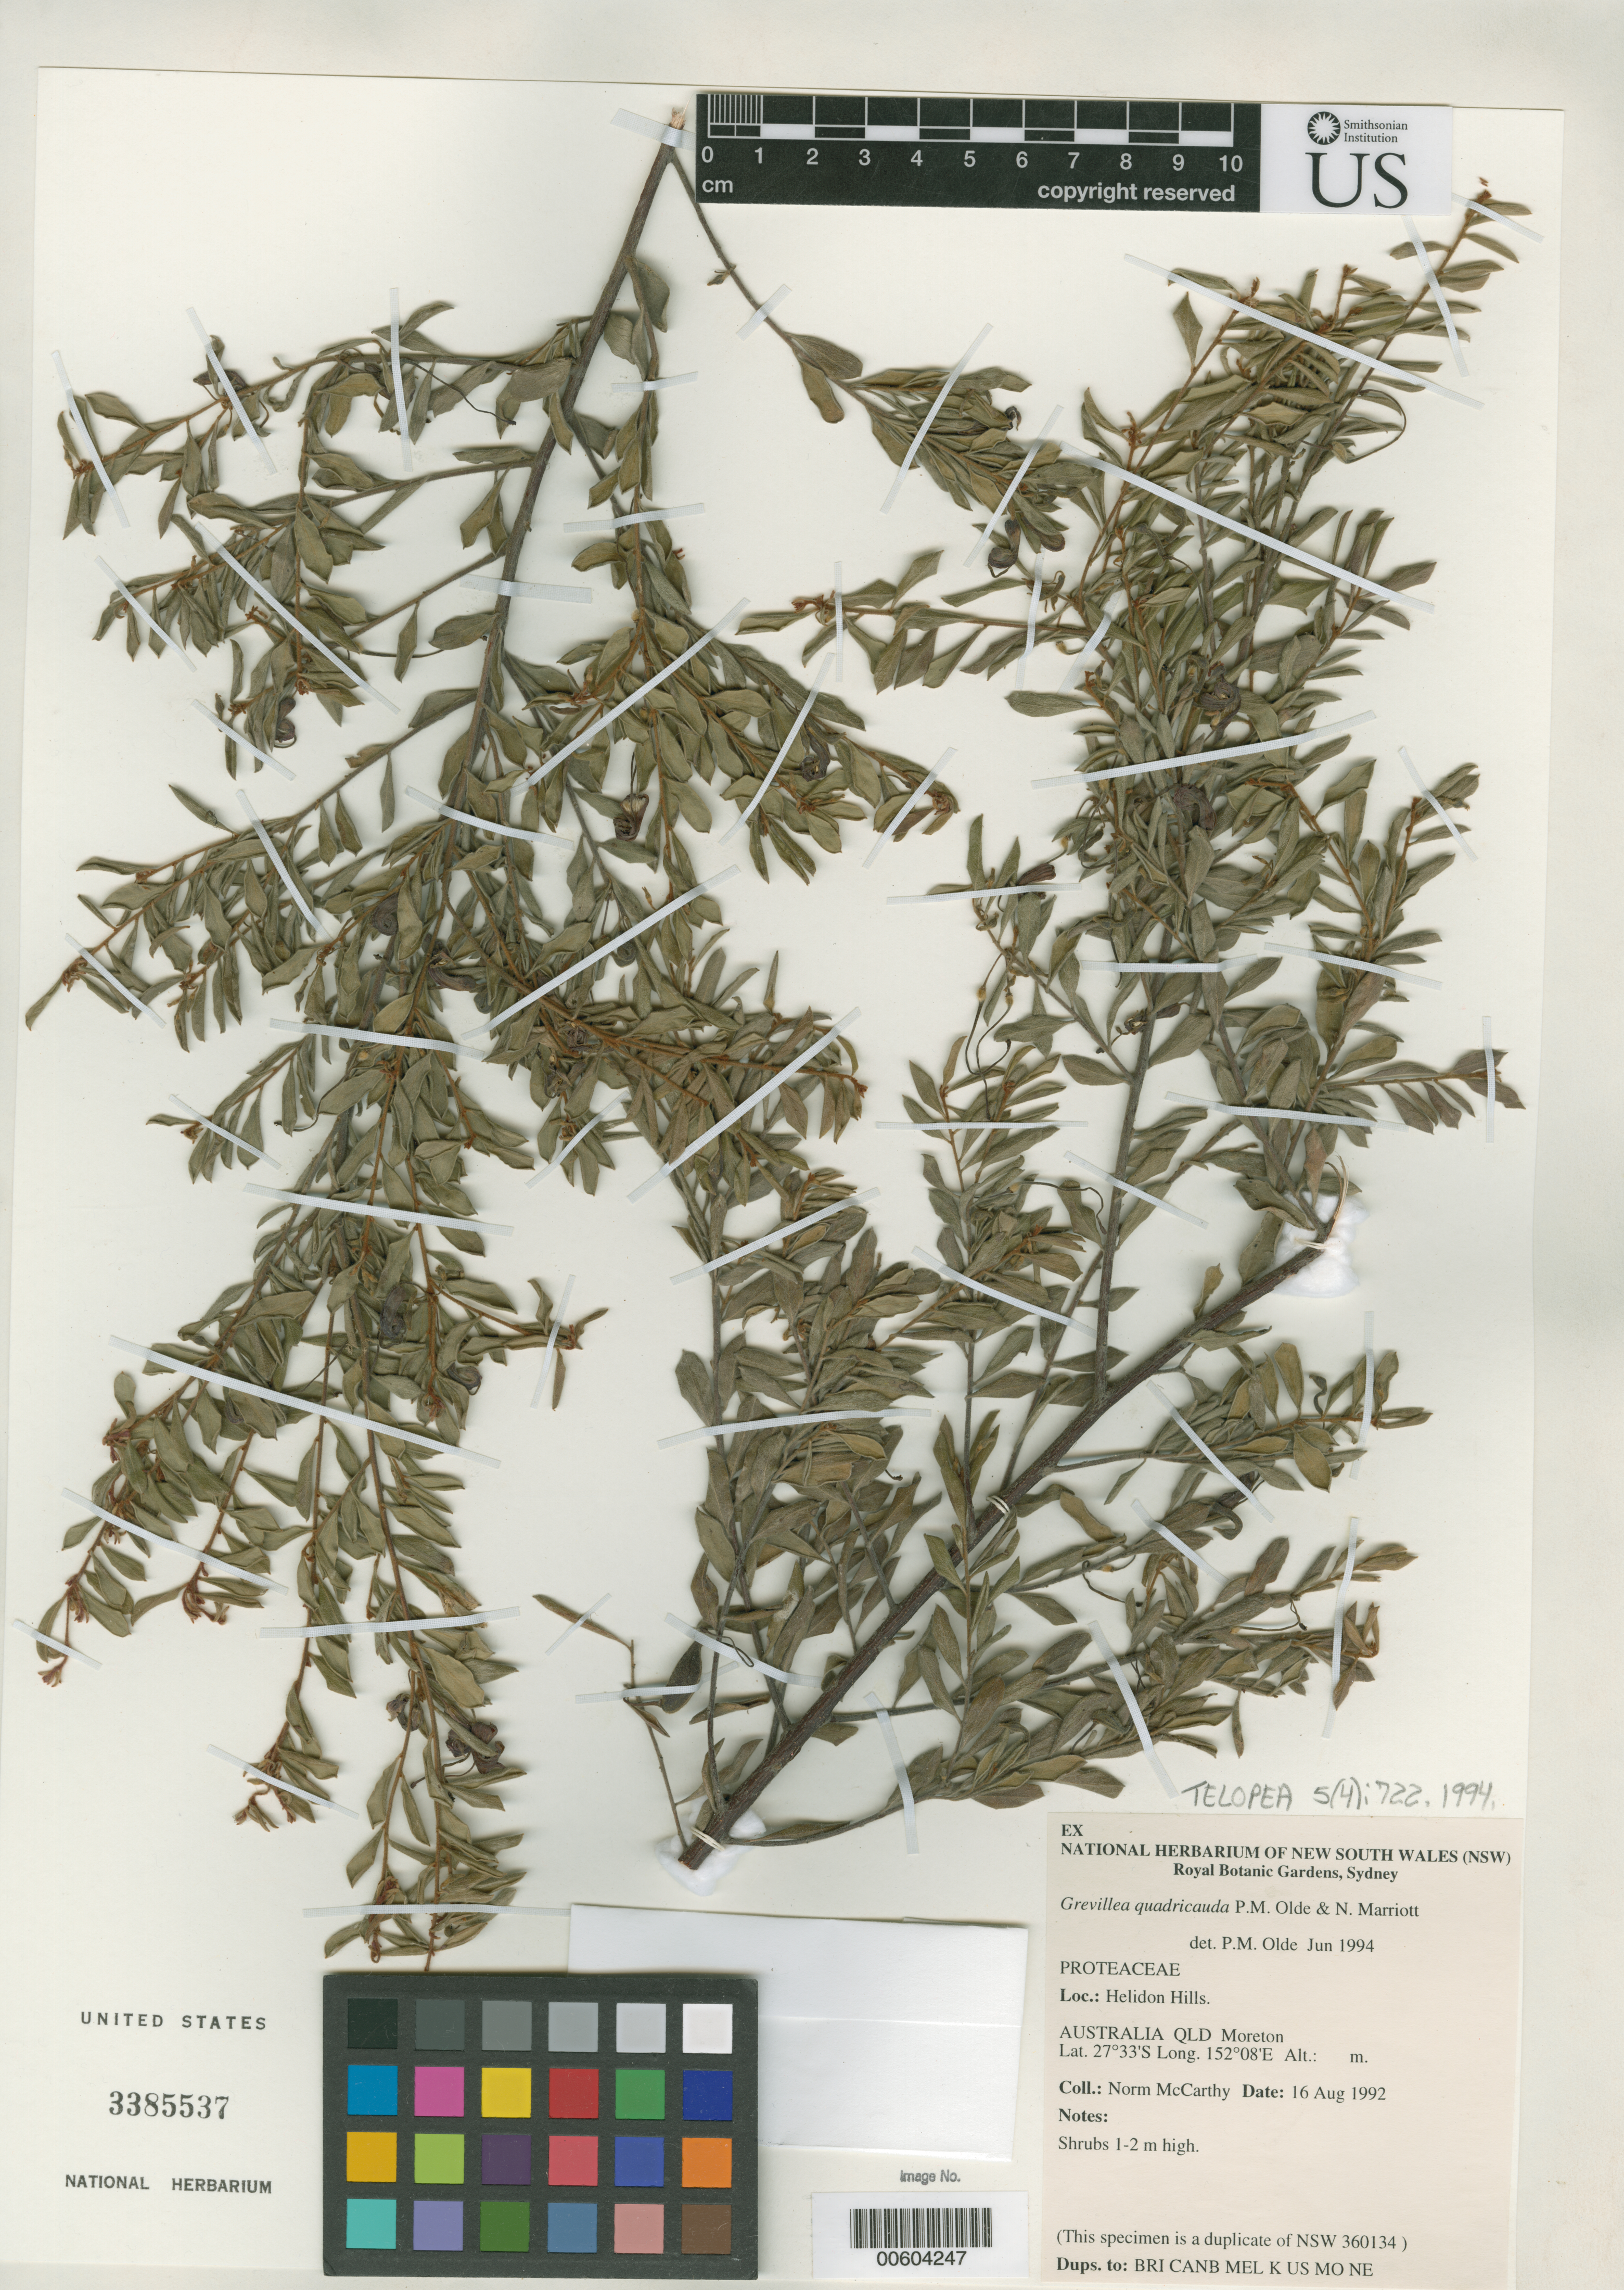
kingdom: Plantae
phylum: Tracheophyta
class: Magnoliopsida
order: Proteales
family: Proteaceae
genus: Grevillea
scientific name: Grevillea quadricauda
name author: Olde & Marriott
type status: Isotype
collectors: N. McCarthy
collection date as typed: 16 Aug 1992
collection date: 1992-08-16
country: Australia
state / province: Queensland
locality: Moreton, Helidon Hills.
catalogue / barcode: US 3385537